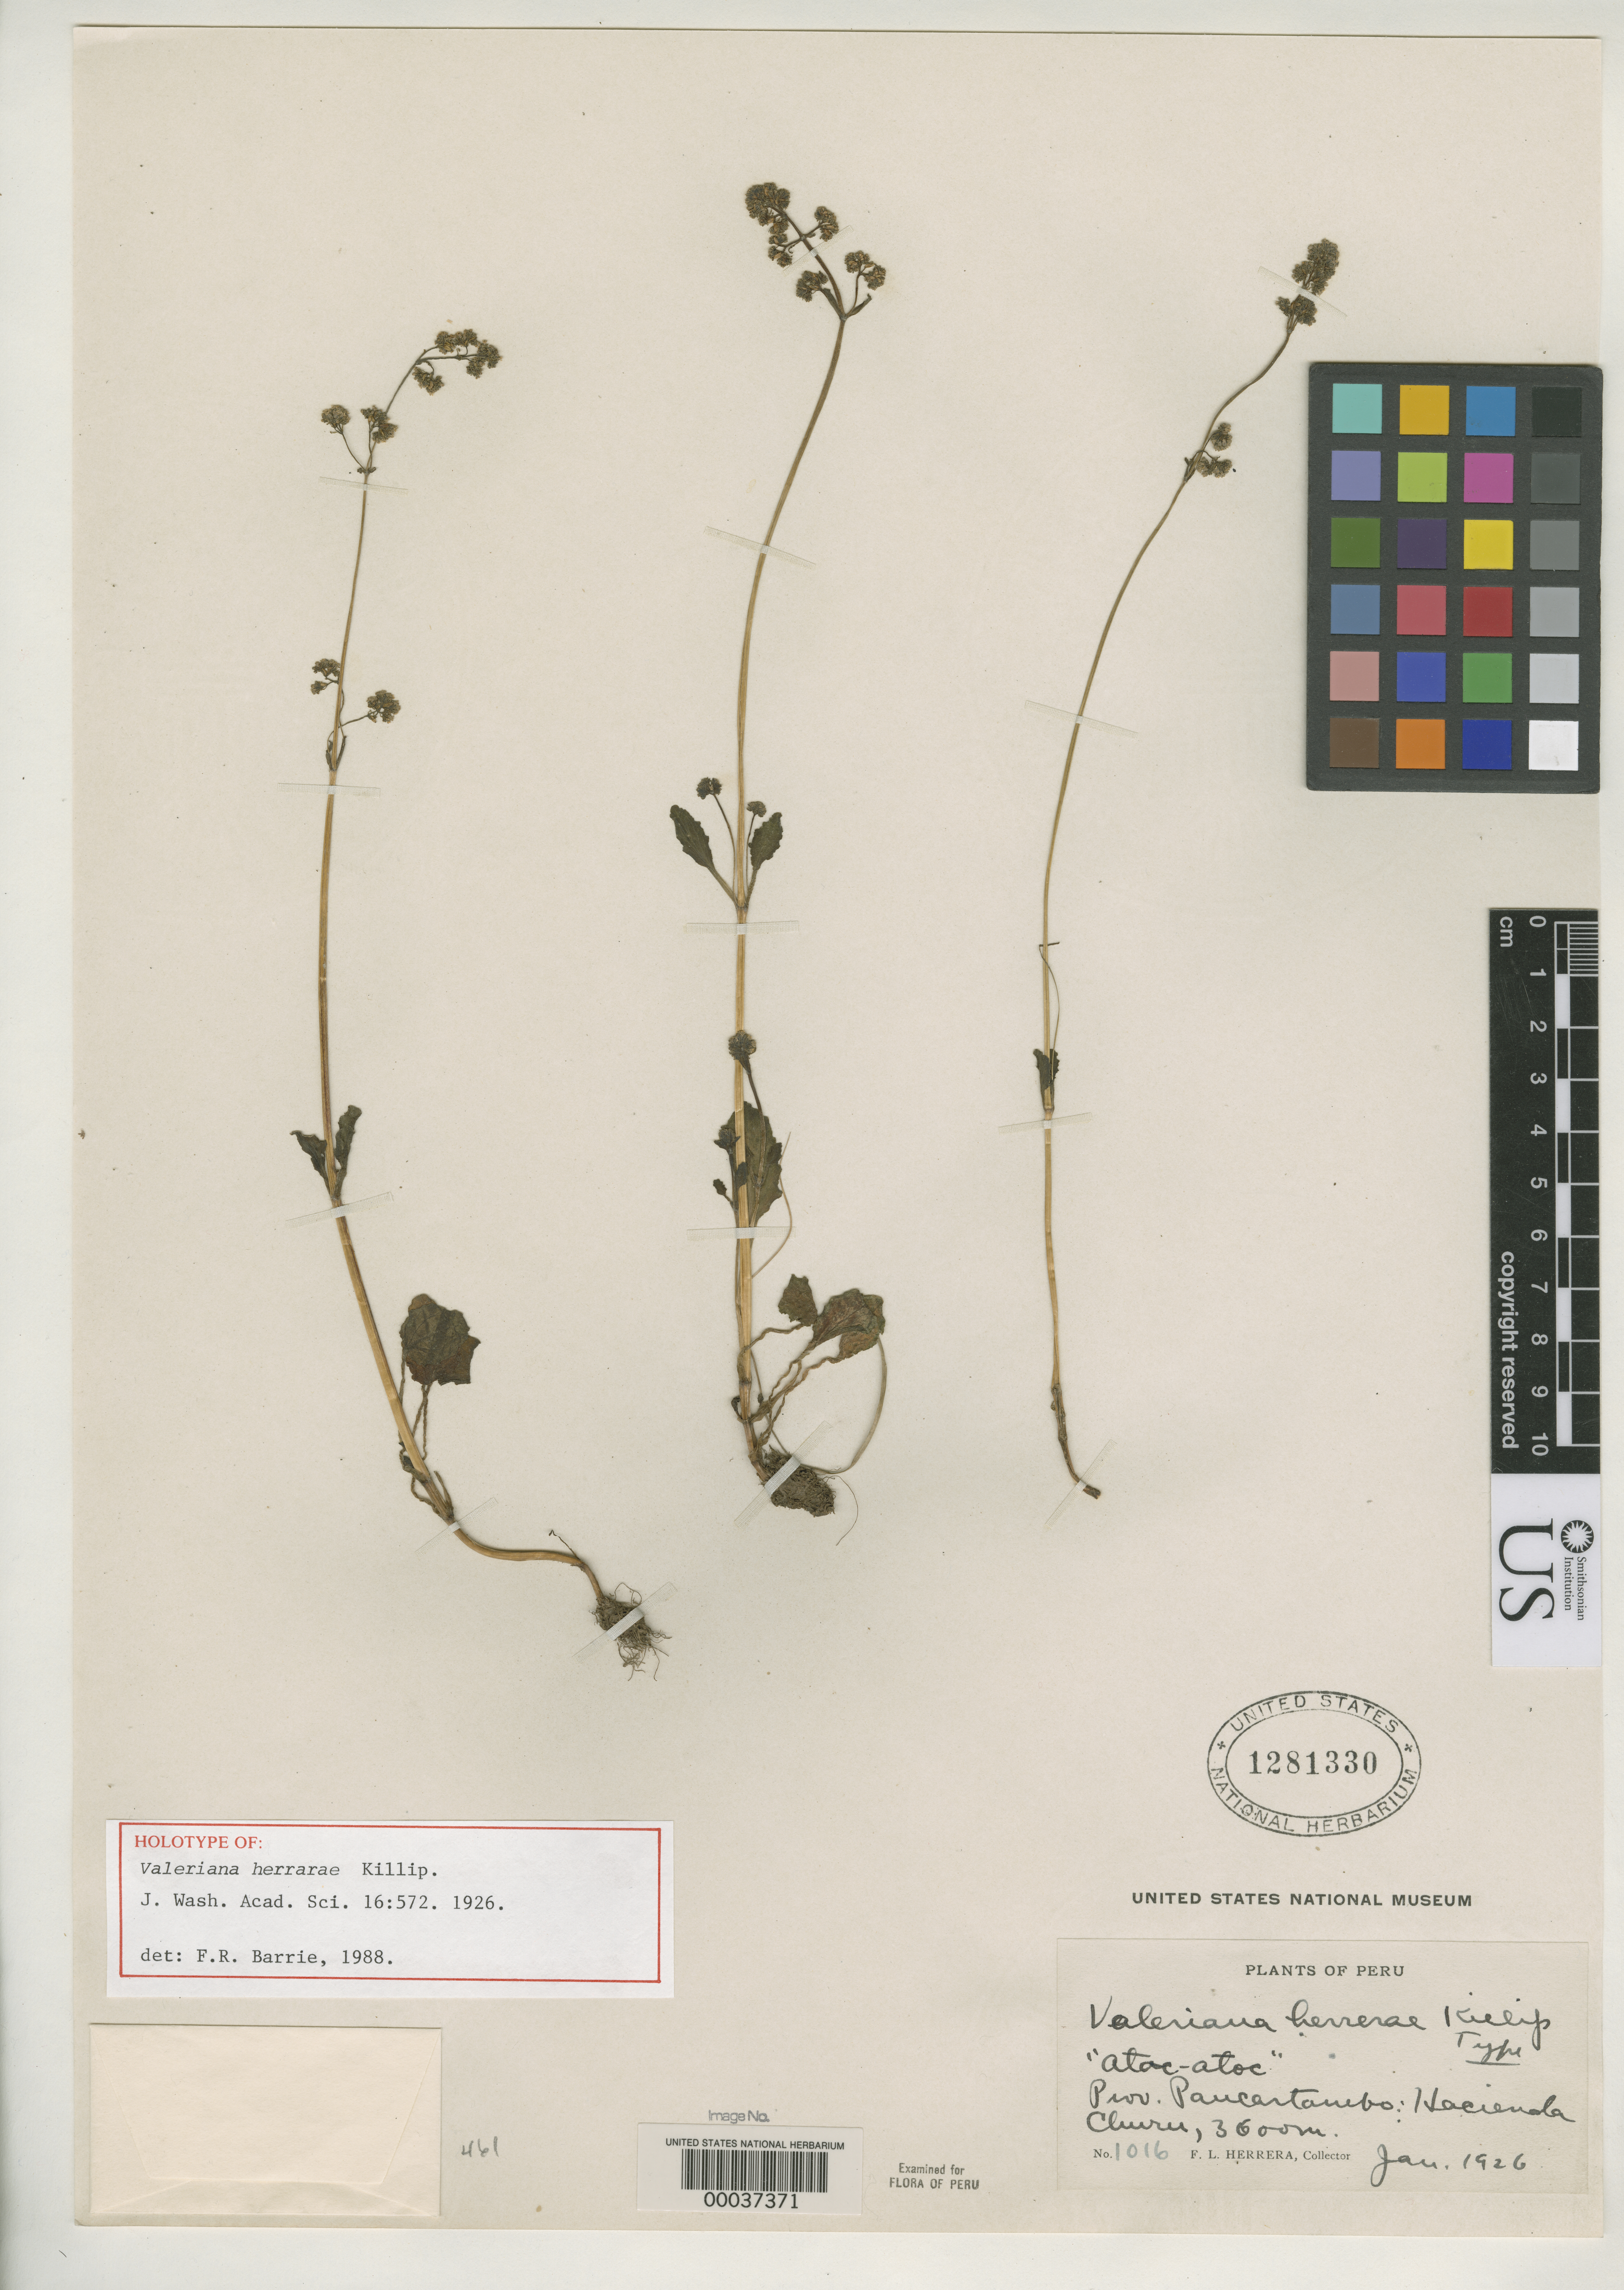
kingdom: Plantae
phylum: Tracheophyta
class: Magnoliopsida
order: Dipsacales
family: Caprifoliaceae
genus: Valeriana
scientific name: Valeriana herrerae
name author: Killip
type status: Holotype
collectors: F. L. Herrera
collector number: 1016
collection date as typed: Jan 1926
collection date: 1926-01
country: Peru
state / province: Cusco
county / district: Paucartambo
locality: Hacienda Churas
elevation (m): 3600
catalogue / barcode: US 1281330